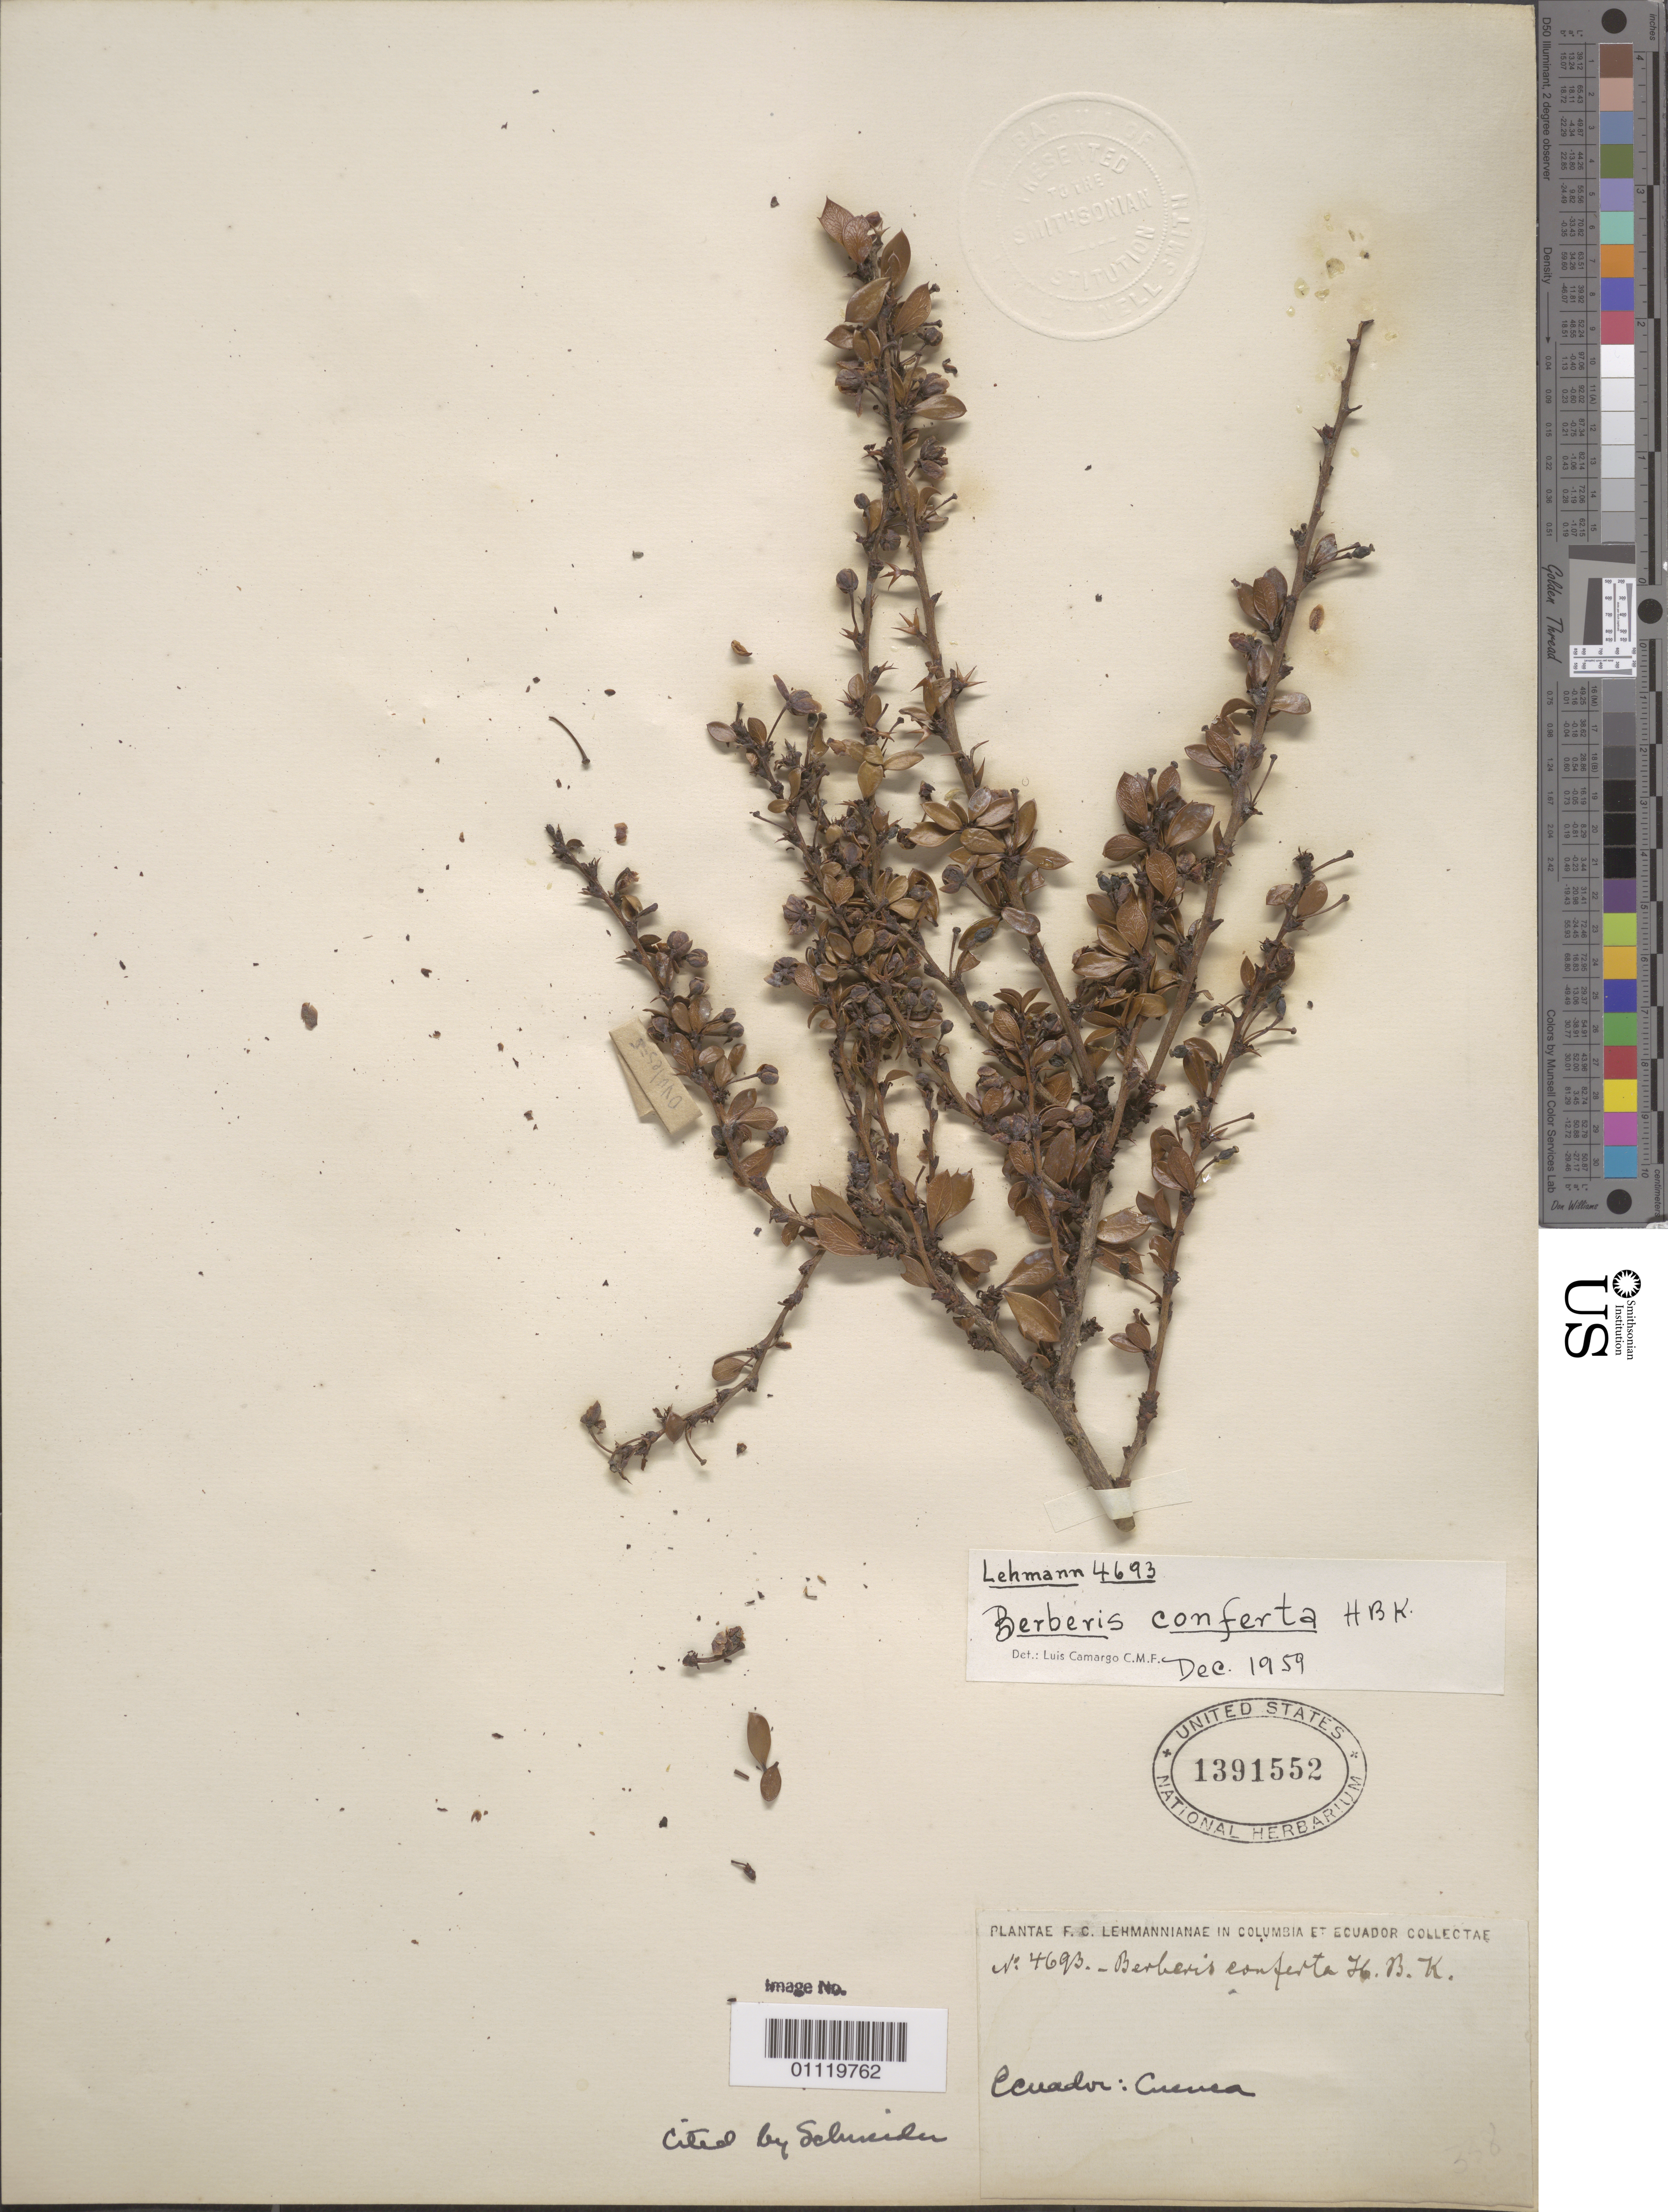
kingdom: Plantae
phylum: Tracheophyta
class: Magnoliopsida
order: Ranunculales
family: Berberidaceae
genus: Berberis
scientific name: Berberis lutea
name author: Ruiz & Pav.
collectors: F. C. Lehmann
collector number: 4693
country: Ecuador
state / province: Azuay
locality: Cuenca city.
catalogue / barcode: US 1391552